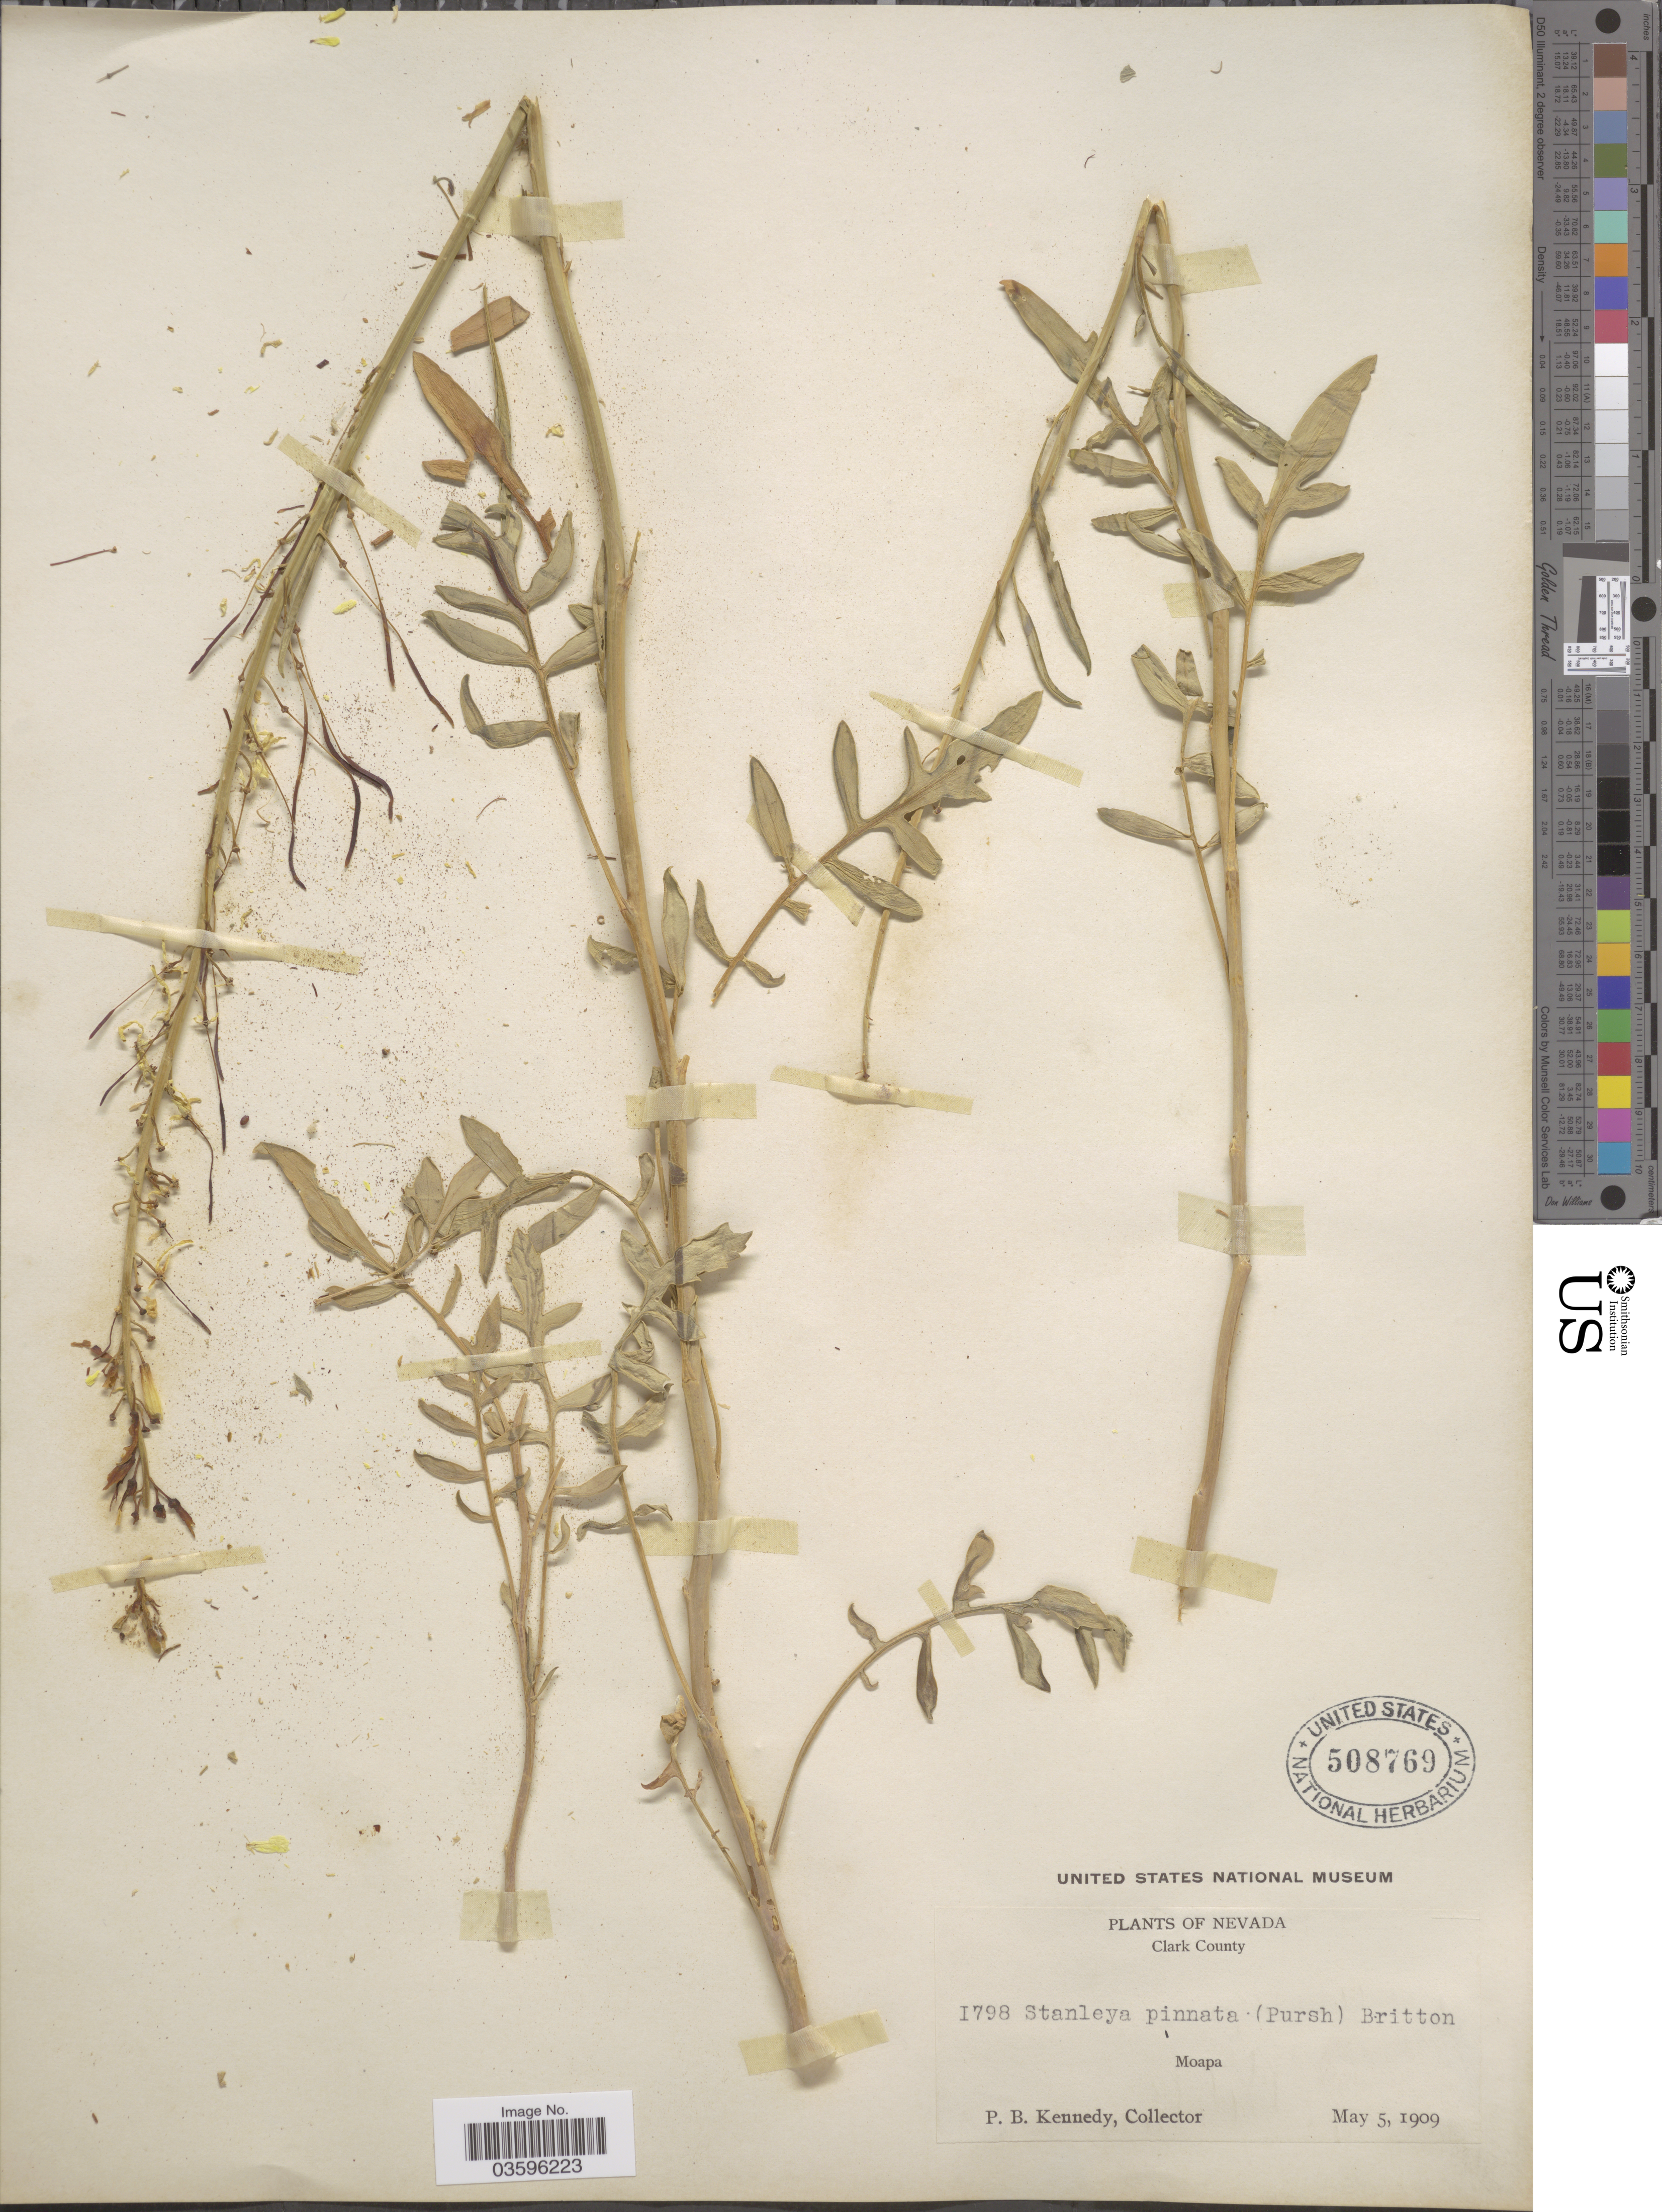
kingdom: Plantae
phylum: Tracheophyta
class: Magnoliopsida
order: Brassicales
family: Brassicaceae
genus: Stanleya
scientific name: Stanleya pinnata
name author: (Pursh) Britton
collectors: P. B. Kennedy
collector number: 1798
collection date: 1909-05-05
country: United States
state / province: Nevada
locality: Clark County. Moapa.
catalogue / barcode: US 508769